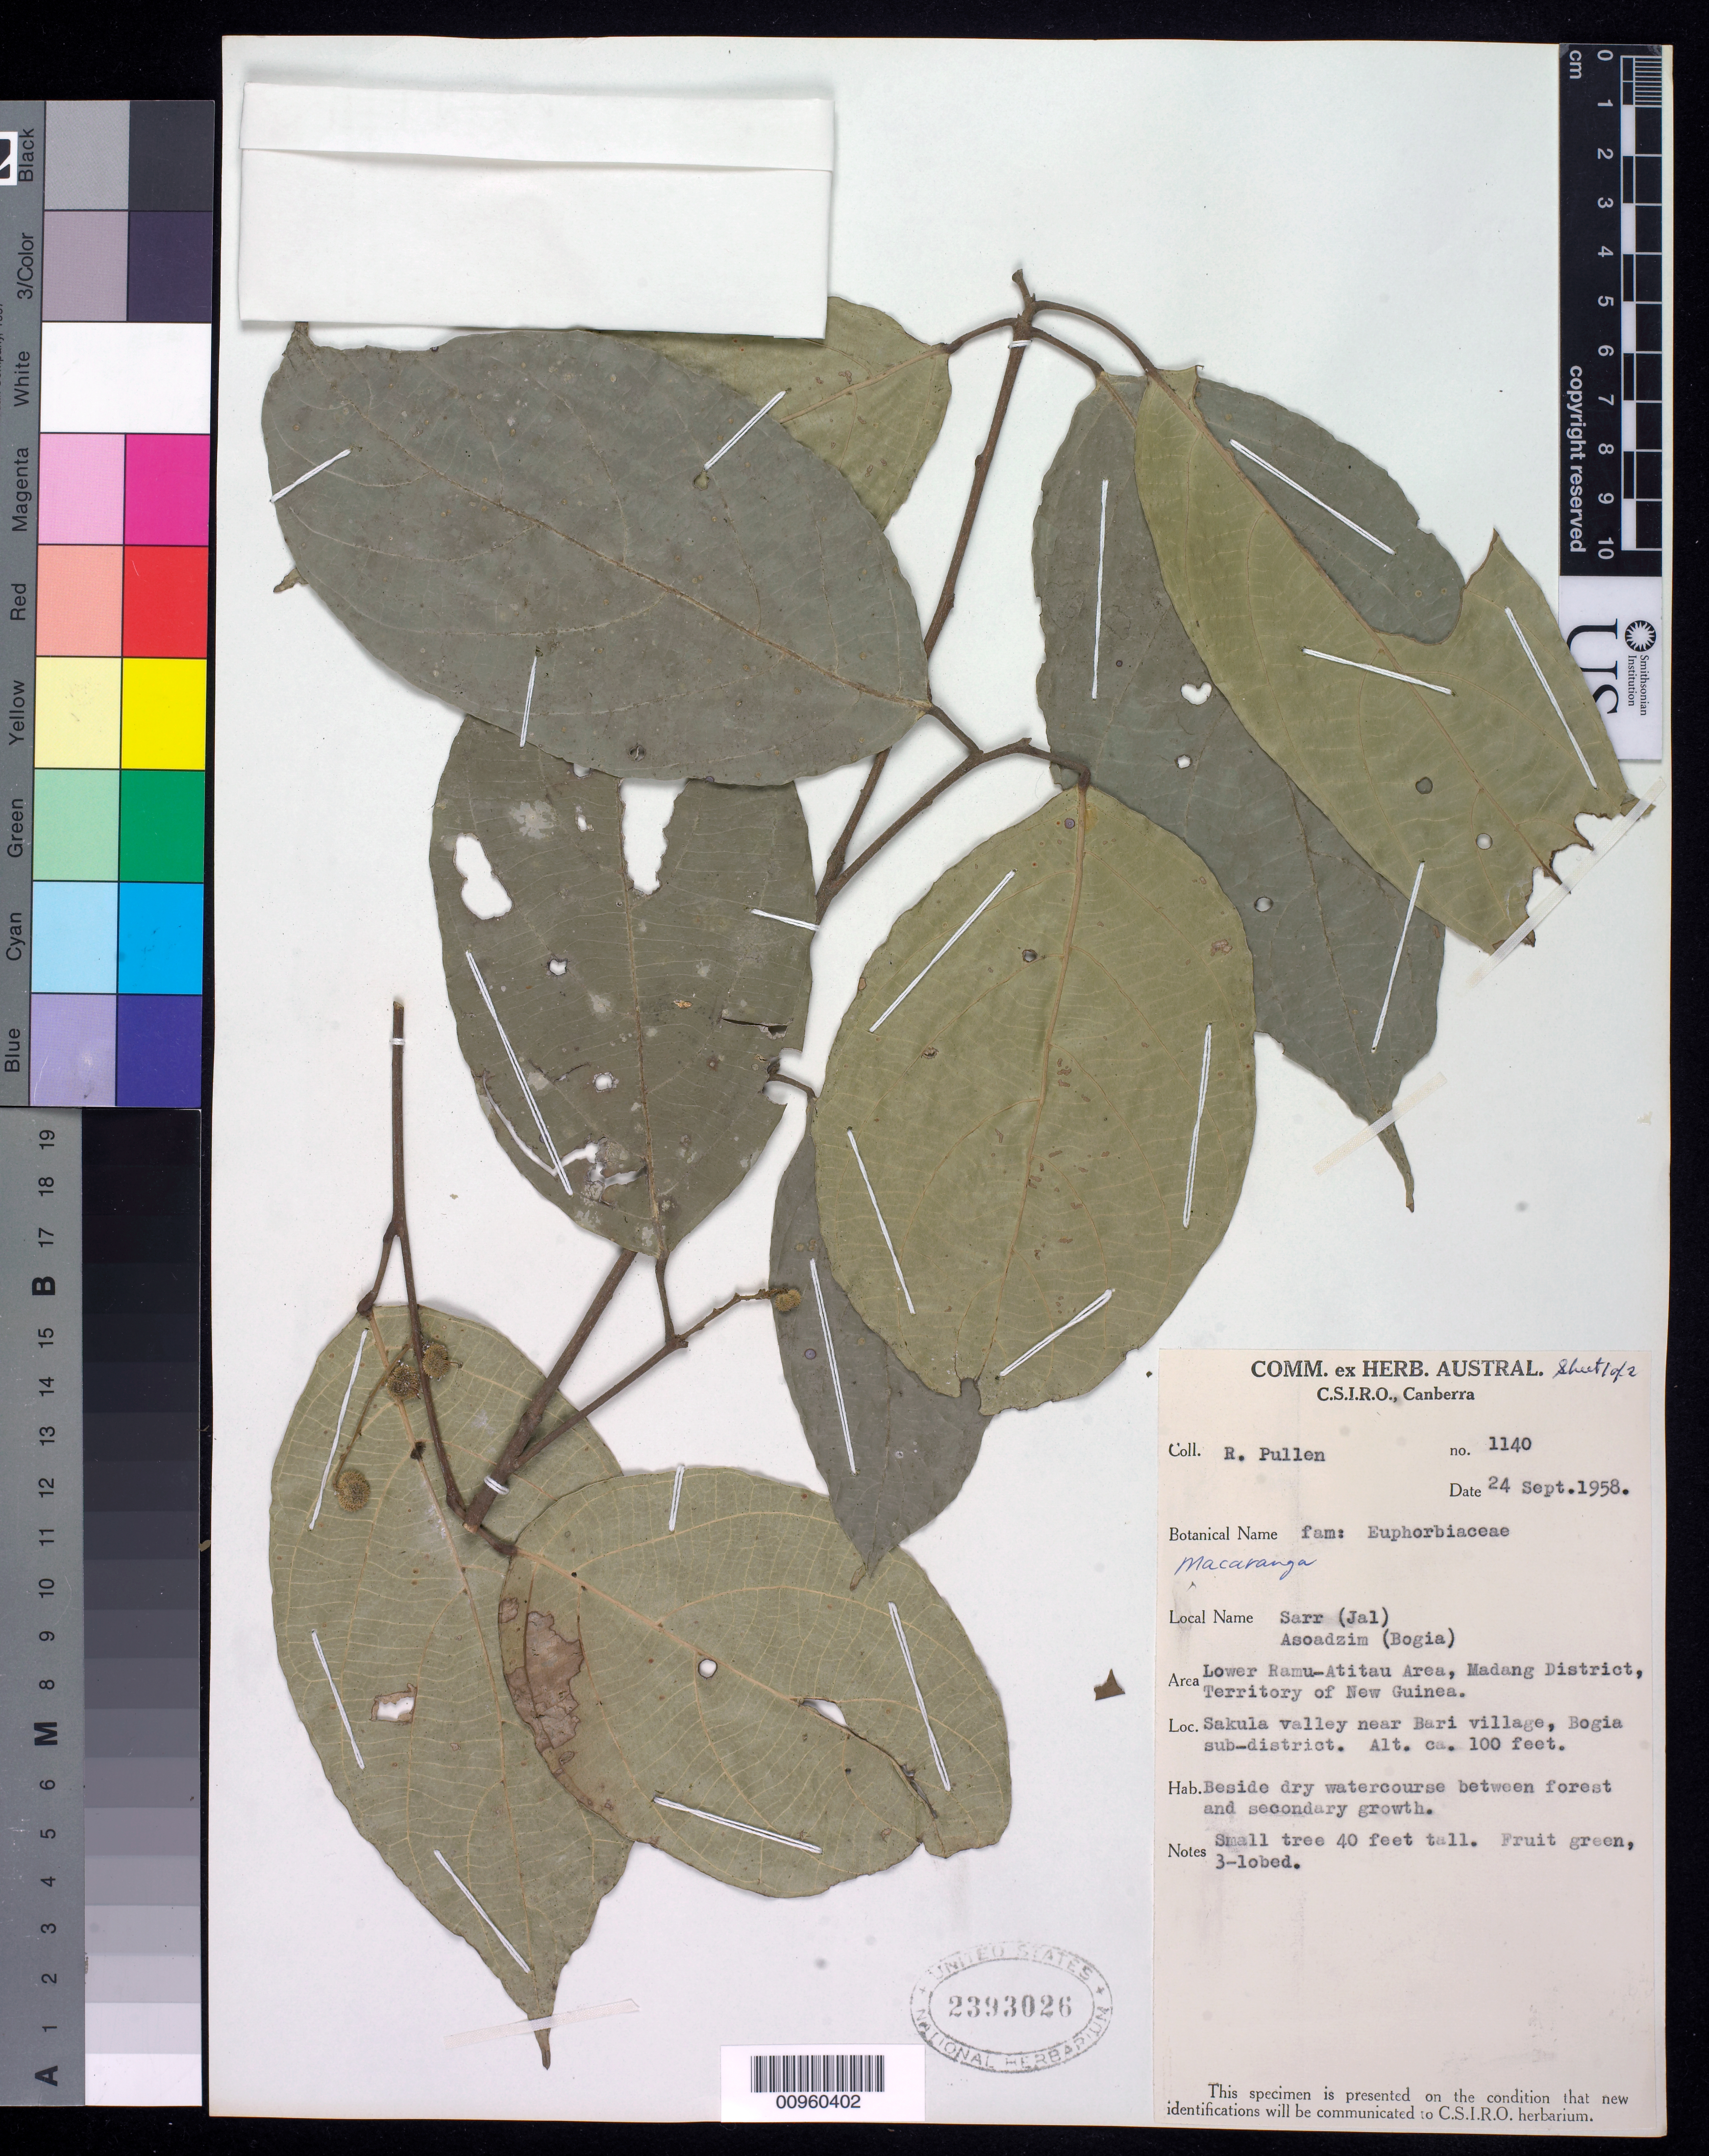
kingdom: Plantae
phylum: Tracheophyta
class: Magnoliopsida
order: Malpighiales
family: Euphorbiaceae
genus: Macaranga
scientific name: Macaranga sp.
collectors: R. Pullen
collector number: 1140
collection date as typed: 24 Sep 1958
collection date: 1958-09-24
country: Papua New Guinea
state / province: Madang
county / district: Ramu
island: New Guinea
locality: Lower Ramu-Atitau, Sakula valley near Bari vallage, Bogia Subdist.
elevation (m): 30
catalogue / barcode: US 2393026